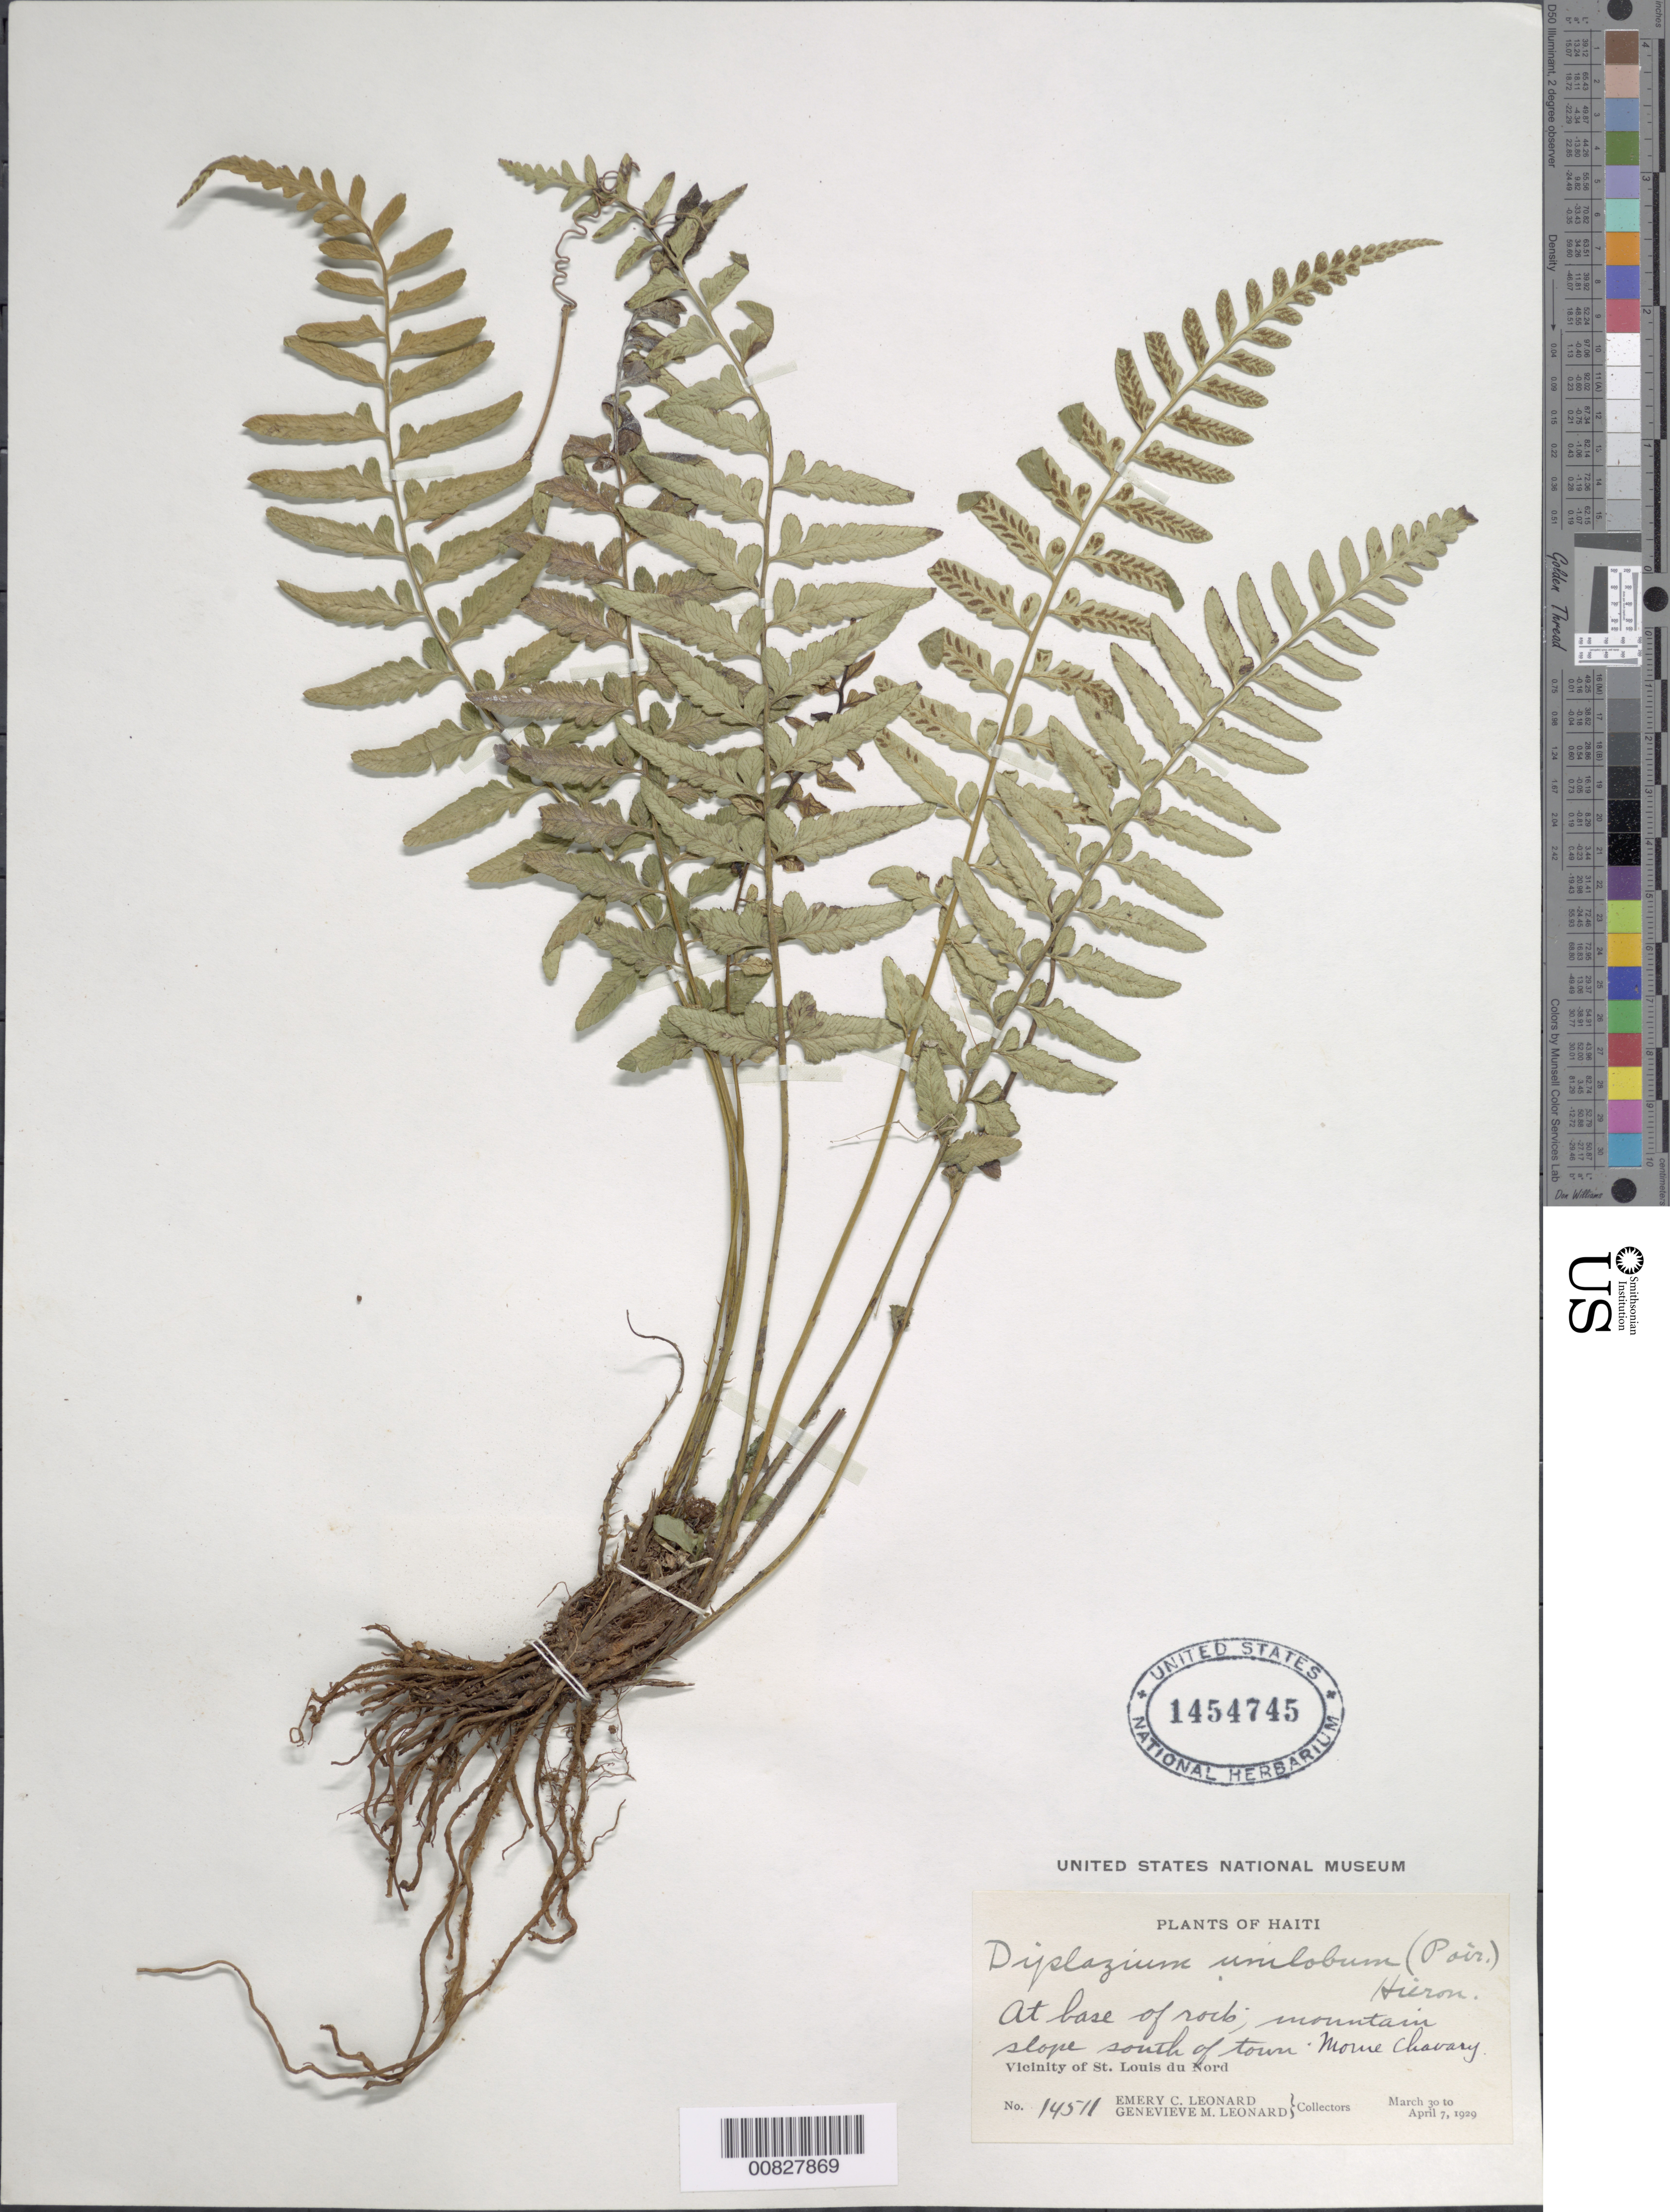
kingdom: Plantae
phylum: Tracheophyta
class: Polypodiopsida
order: Polypodiales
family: Athyriaceae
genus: Diplazium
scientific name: Diplazium unilobum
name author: (Poir.) Hieron.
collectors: E. C. Leonard & G. M. Leonard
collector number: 14511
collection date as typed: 30 Mar 1929 to 07 Apr 1929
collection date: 1929-03-30/1929-04-07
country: Haiti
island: Hispaniola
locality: St. Louis du Nord, S of town, Morne Chavary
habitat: Damp rock on mountain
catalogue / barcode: US 1454745